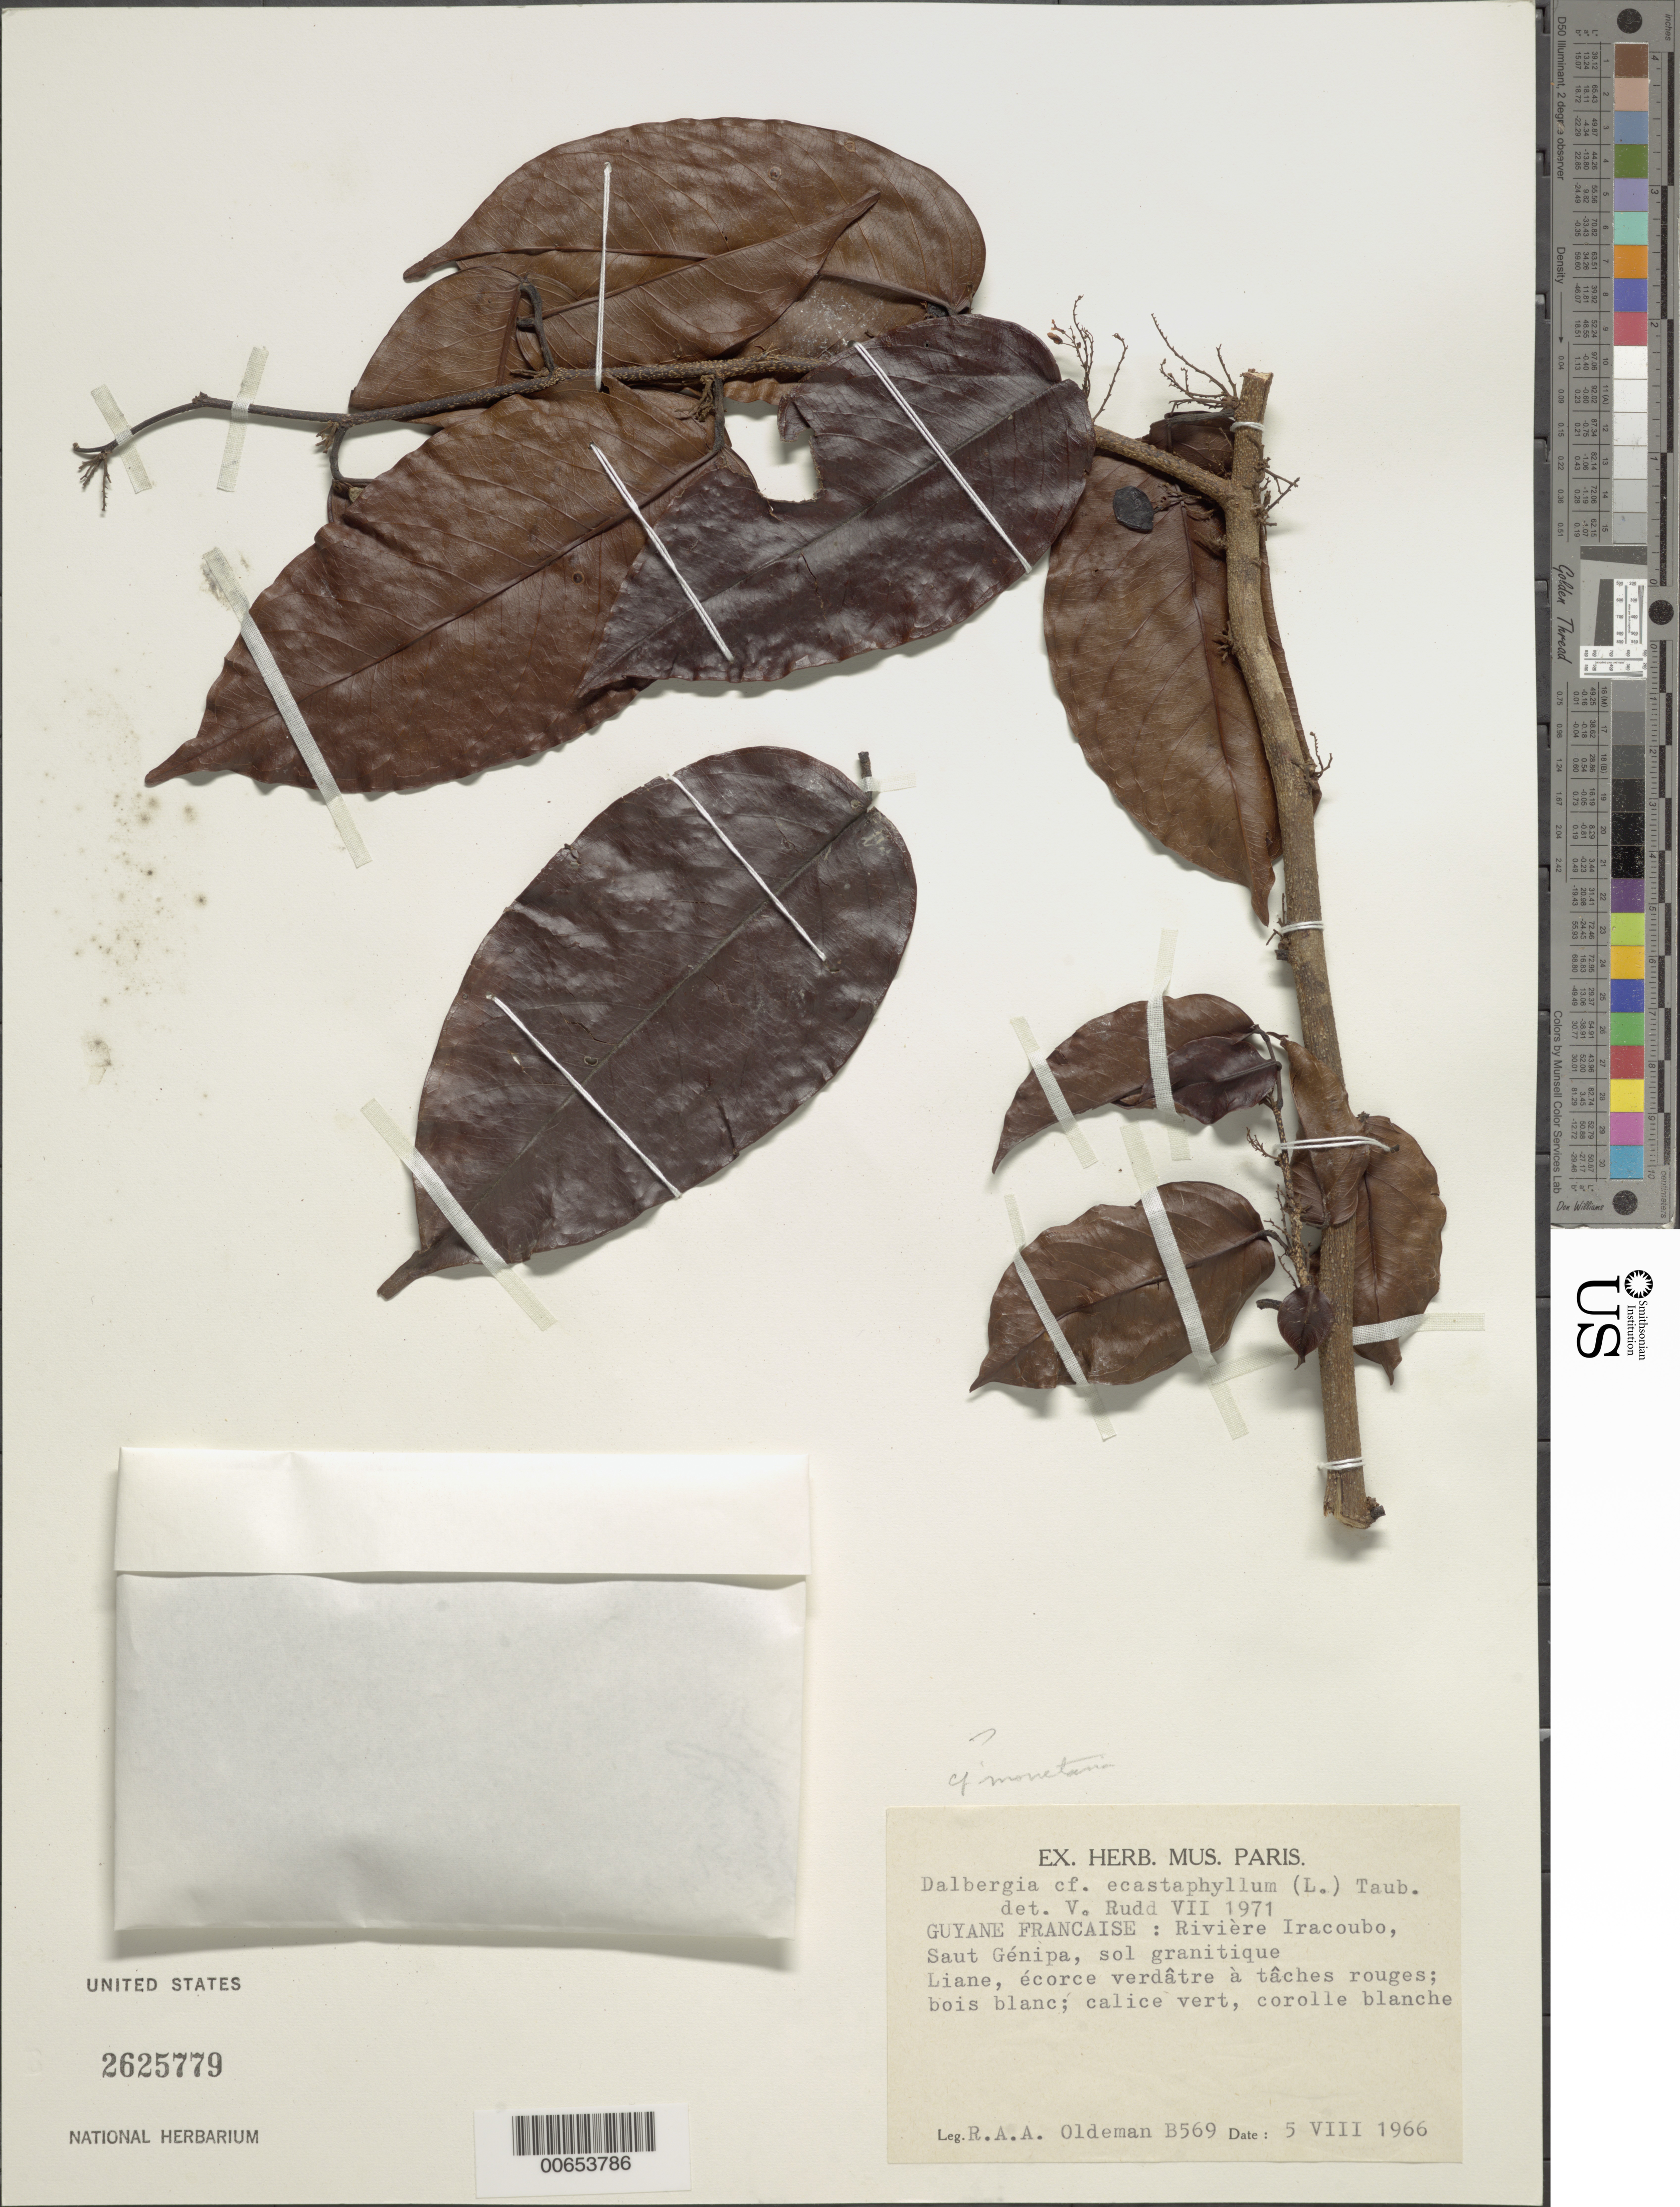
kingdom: Plantae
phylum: Tracheophyta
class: Magnoliopsida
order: Fabales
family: Fabaceae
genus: Dalbergia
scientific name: Dalbergia sp.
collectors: R. Oldeman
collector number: B 569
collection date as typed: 5-Aug-66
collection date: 1966-08-05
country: French Guiana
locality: Rivière Iracoubo, Saut Génipa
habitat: Granitic soil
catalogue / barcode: US 2625779